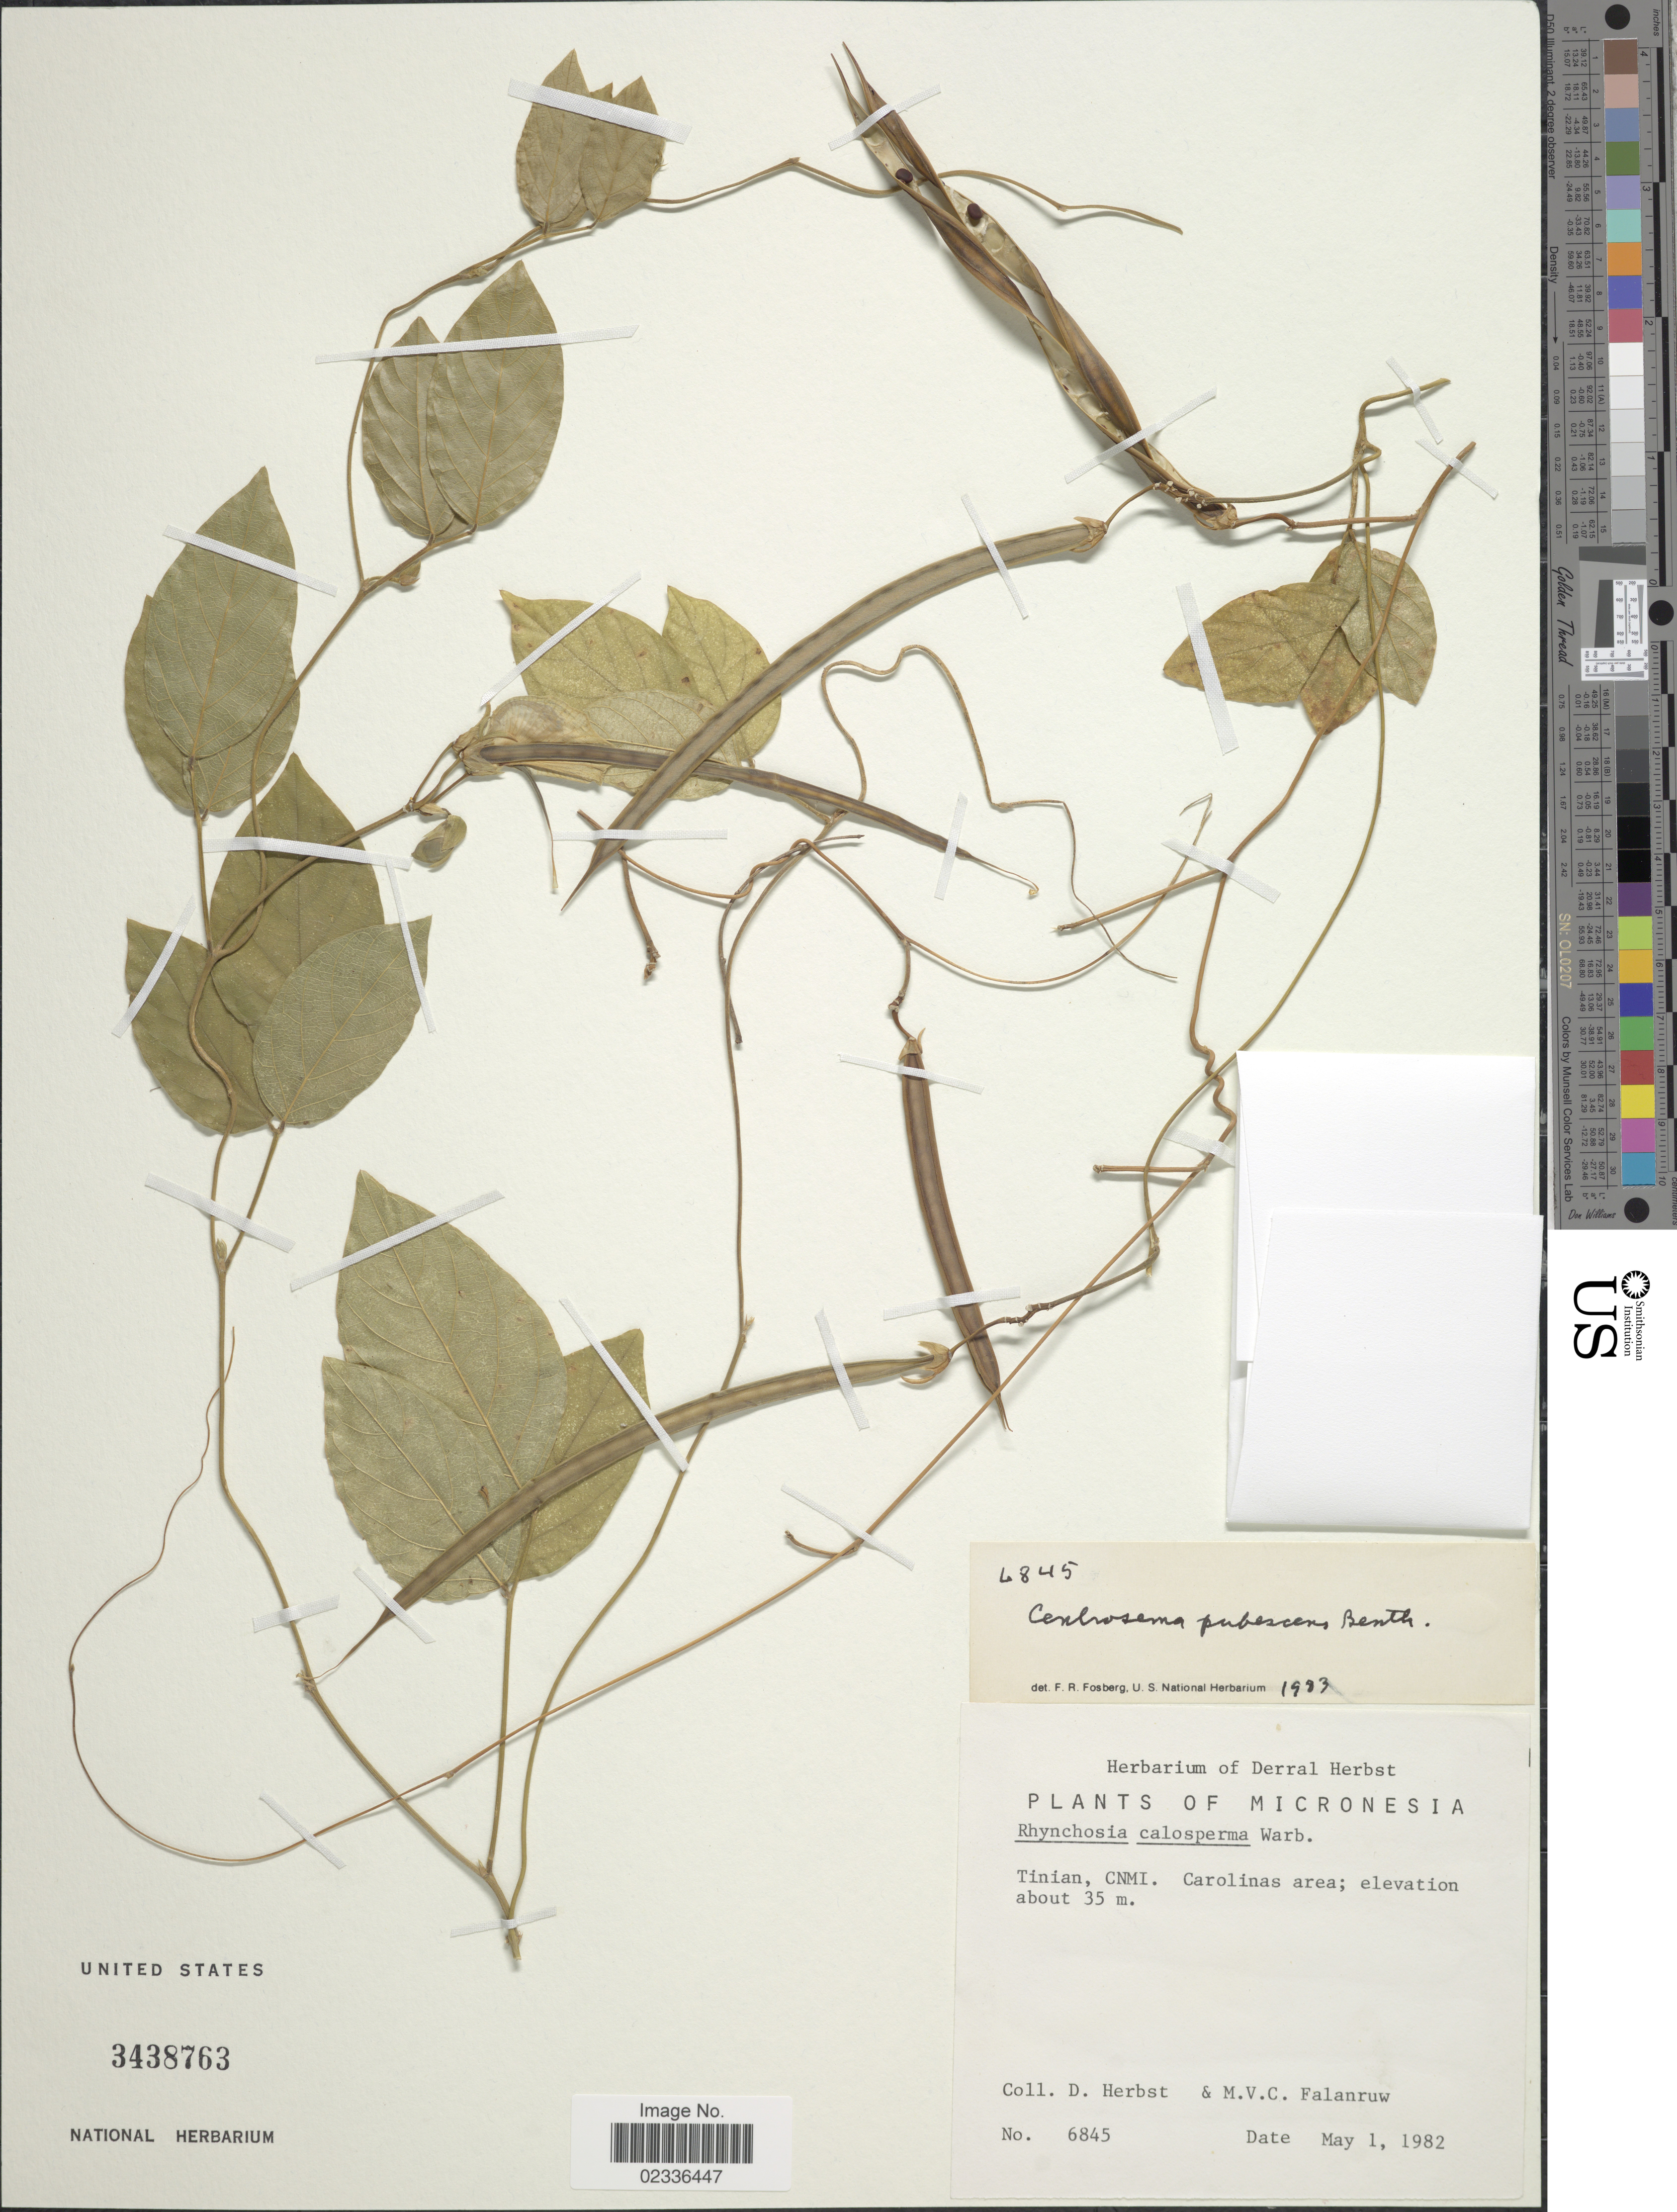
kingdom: Plantae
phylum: Tracheophyta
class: Magnoliopsida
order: Fabales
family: Fabaceae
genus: Centrosema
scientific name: Centrosema pubescens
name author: Benth.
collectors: D. Herbst & M. V. Falanruw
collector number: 6845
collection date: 1982-05-01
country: Northern Mariana Islands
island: Tinian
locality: Tinian, CNMI. Carolinas area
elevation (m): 35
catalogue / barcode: US 3438763